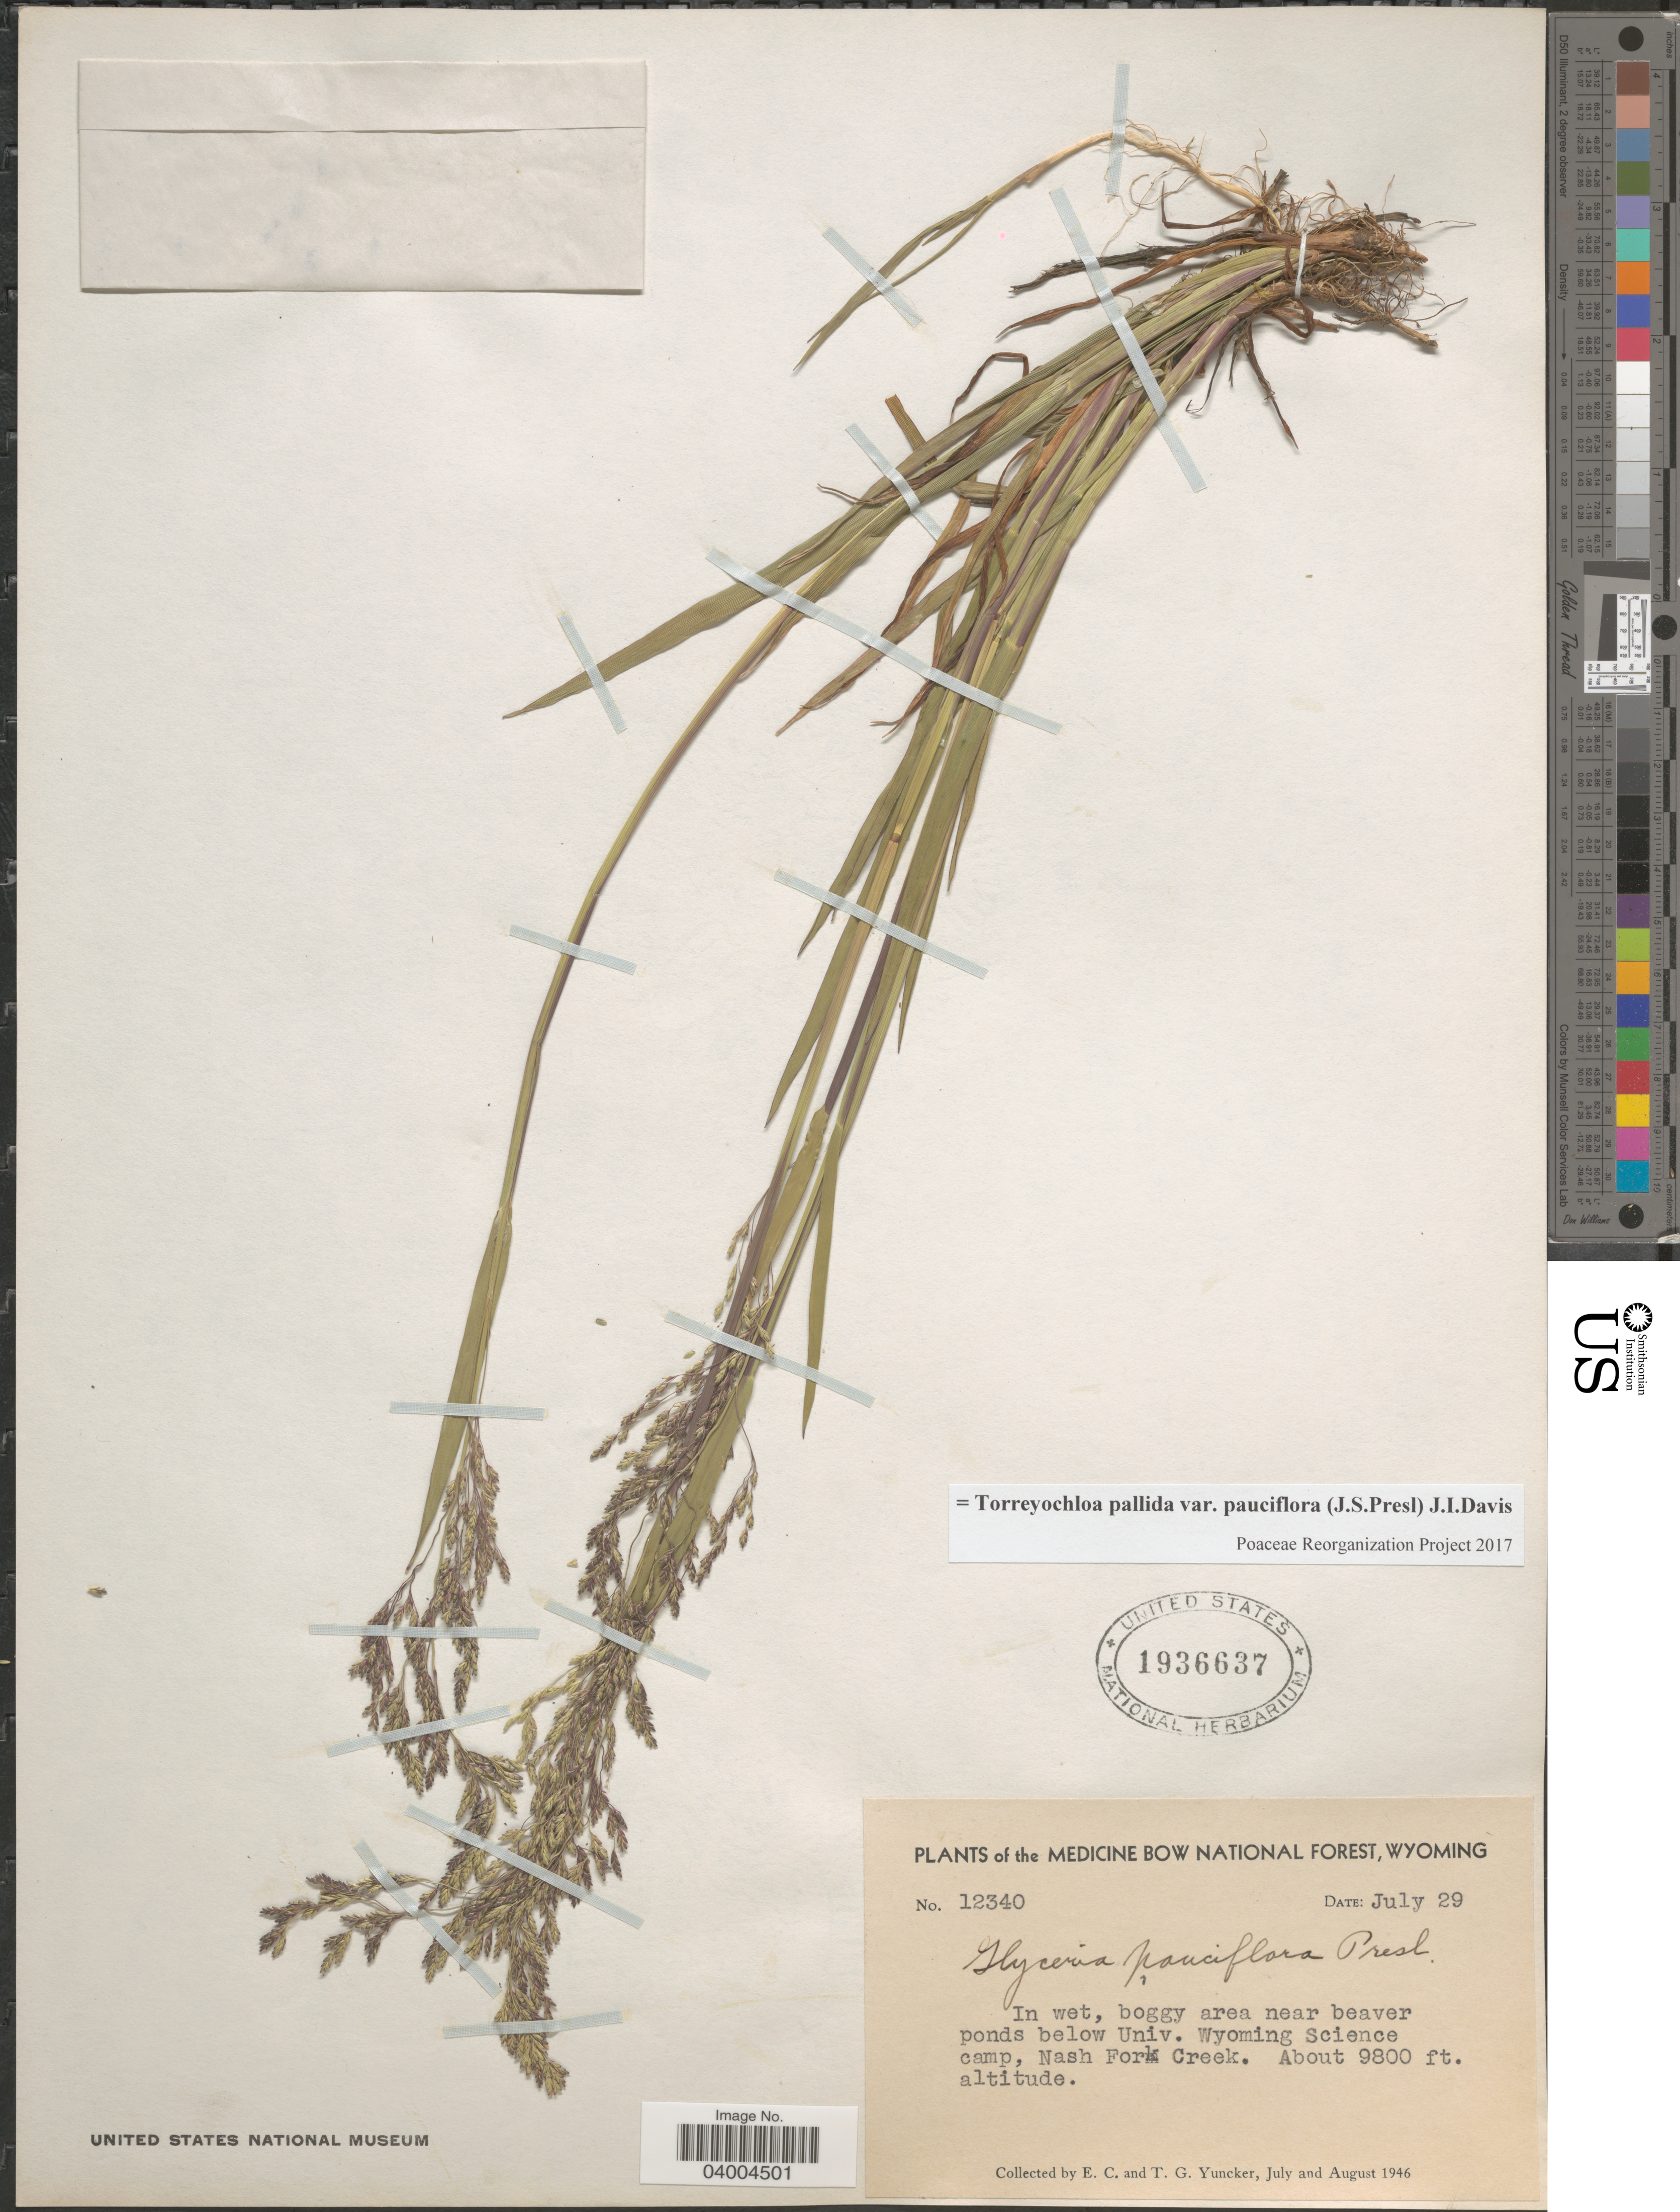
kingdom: Plantae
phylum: Tracheophyta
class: Liliopsida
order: Poales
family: Poaceae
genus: Torreyochloa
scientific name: Torreyochloa pallida var. pauciflora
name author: (J. Presl) J.I. Davis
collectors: E. C. Yuncker & T. G. Yuncker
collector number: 12340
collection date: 1946-07-29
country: United States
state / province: Wyoming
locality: Medicine Bow National Forest. In wet, boggy area near beaver ponds below Univ. Wyoming Science camp, Nash Fork Creek.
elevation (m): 2987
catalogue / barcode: US 1936637